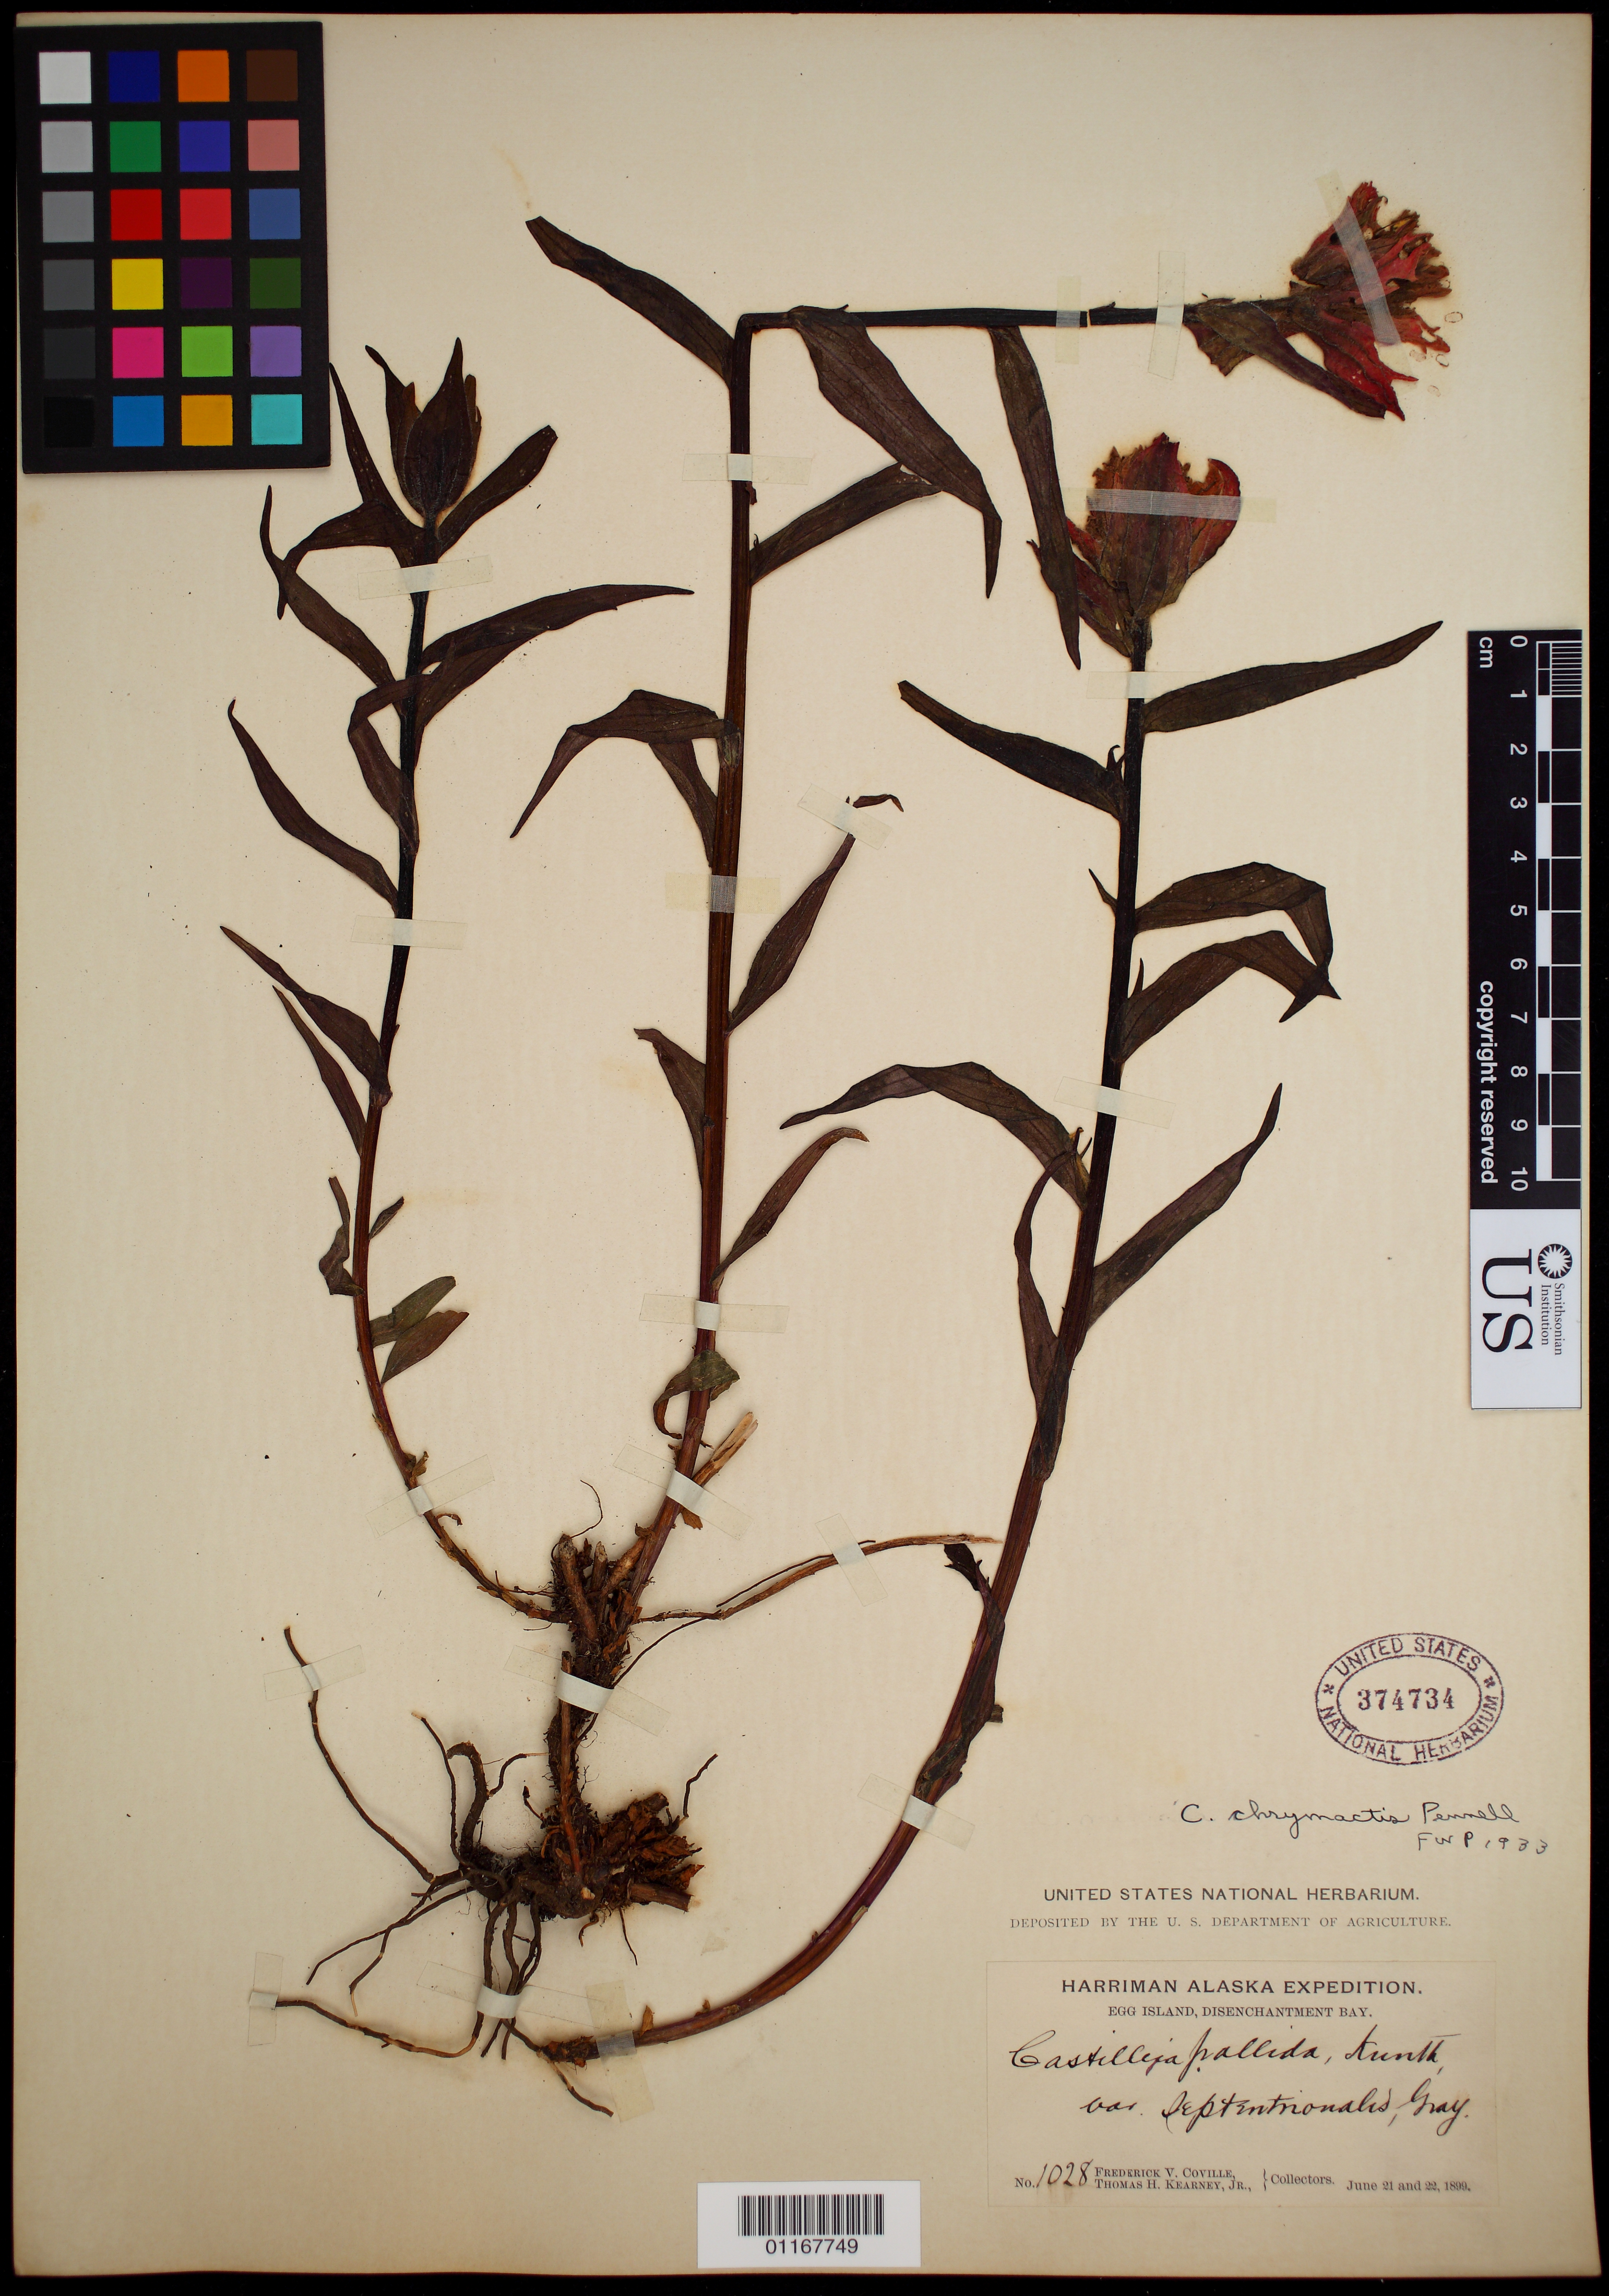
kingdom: Plantae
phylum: Tracheophyta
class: Magnoliopsida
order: Lamiales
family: Orobanchaceae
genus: Castilleja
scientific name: Castilleja chrymactis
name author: Pennell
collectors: F. V. Coville & T. H. Kearney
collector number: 1028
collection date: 1899-06-21/1899-06-22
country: United States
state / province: Alaska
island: Egg Island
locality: Egg Island, Disenchantment Bay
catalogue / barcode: US 374734